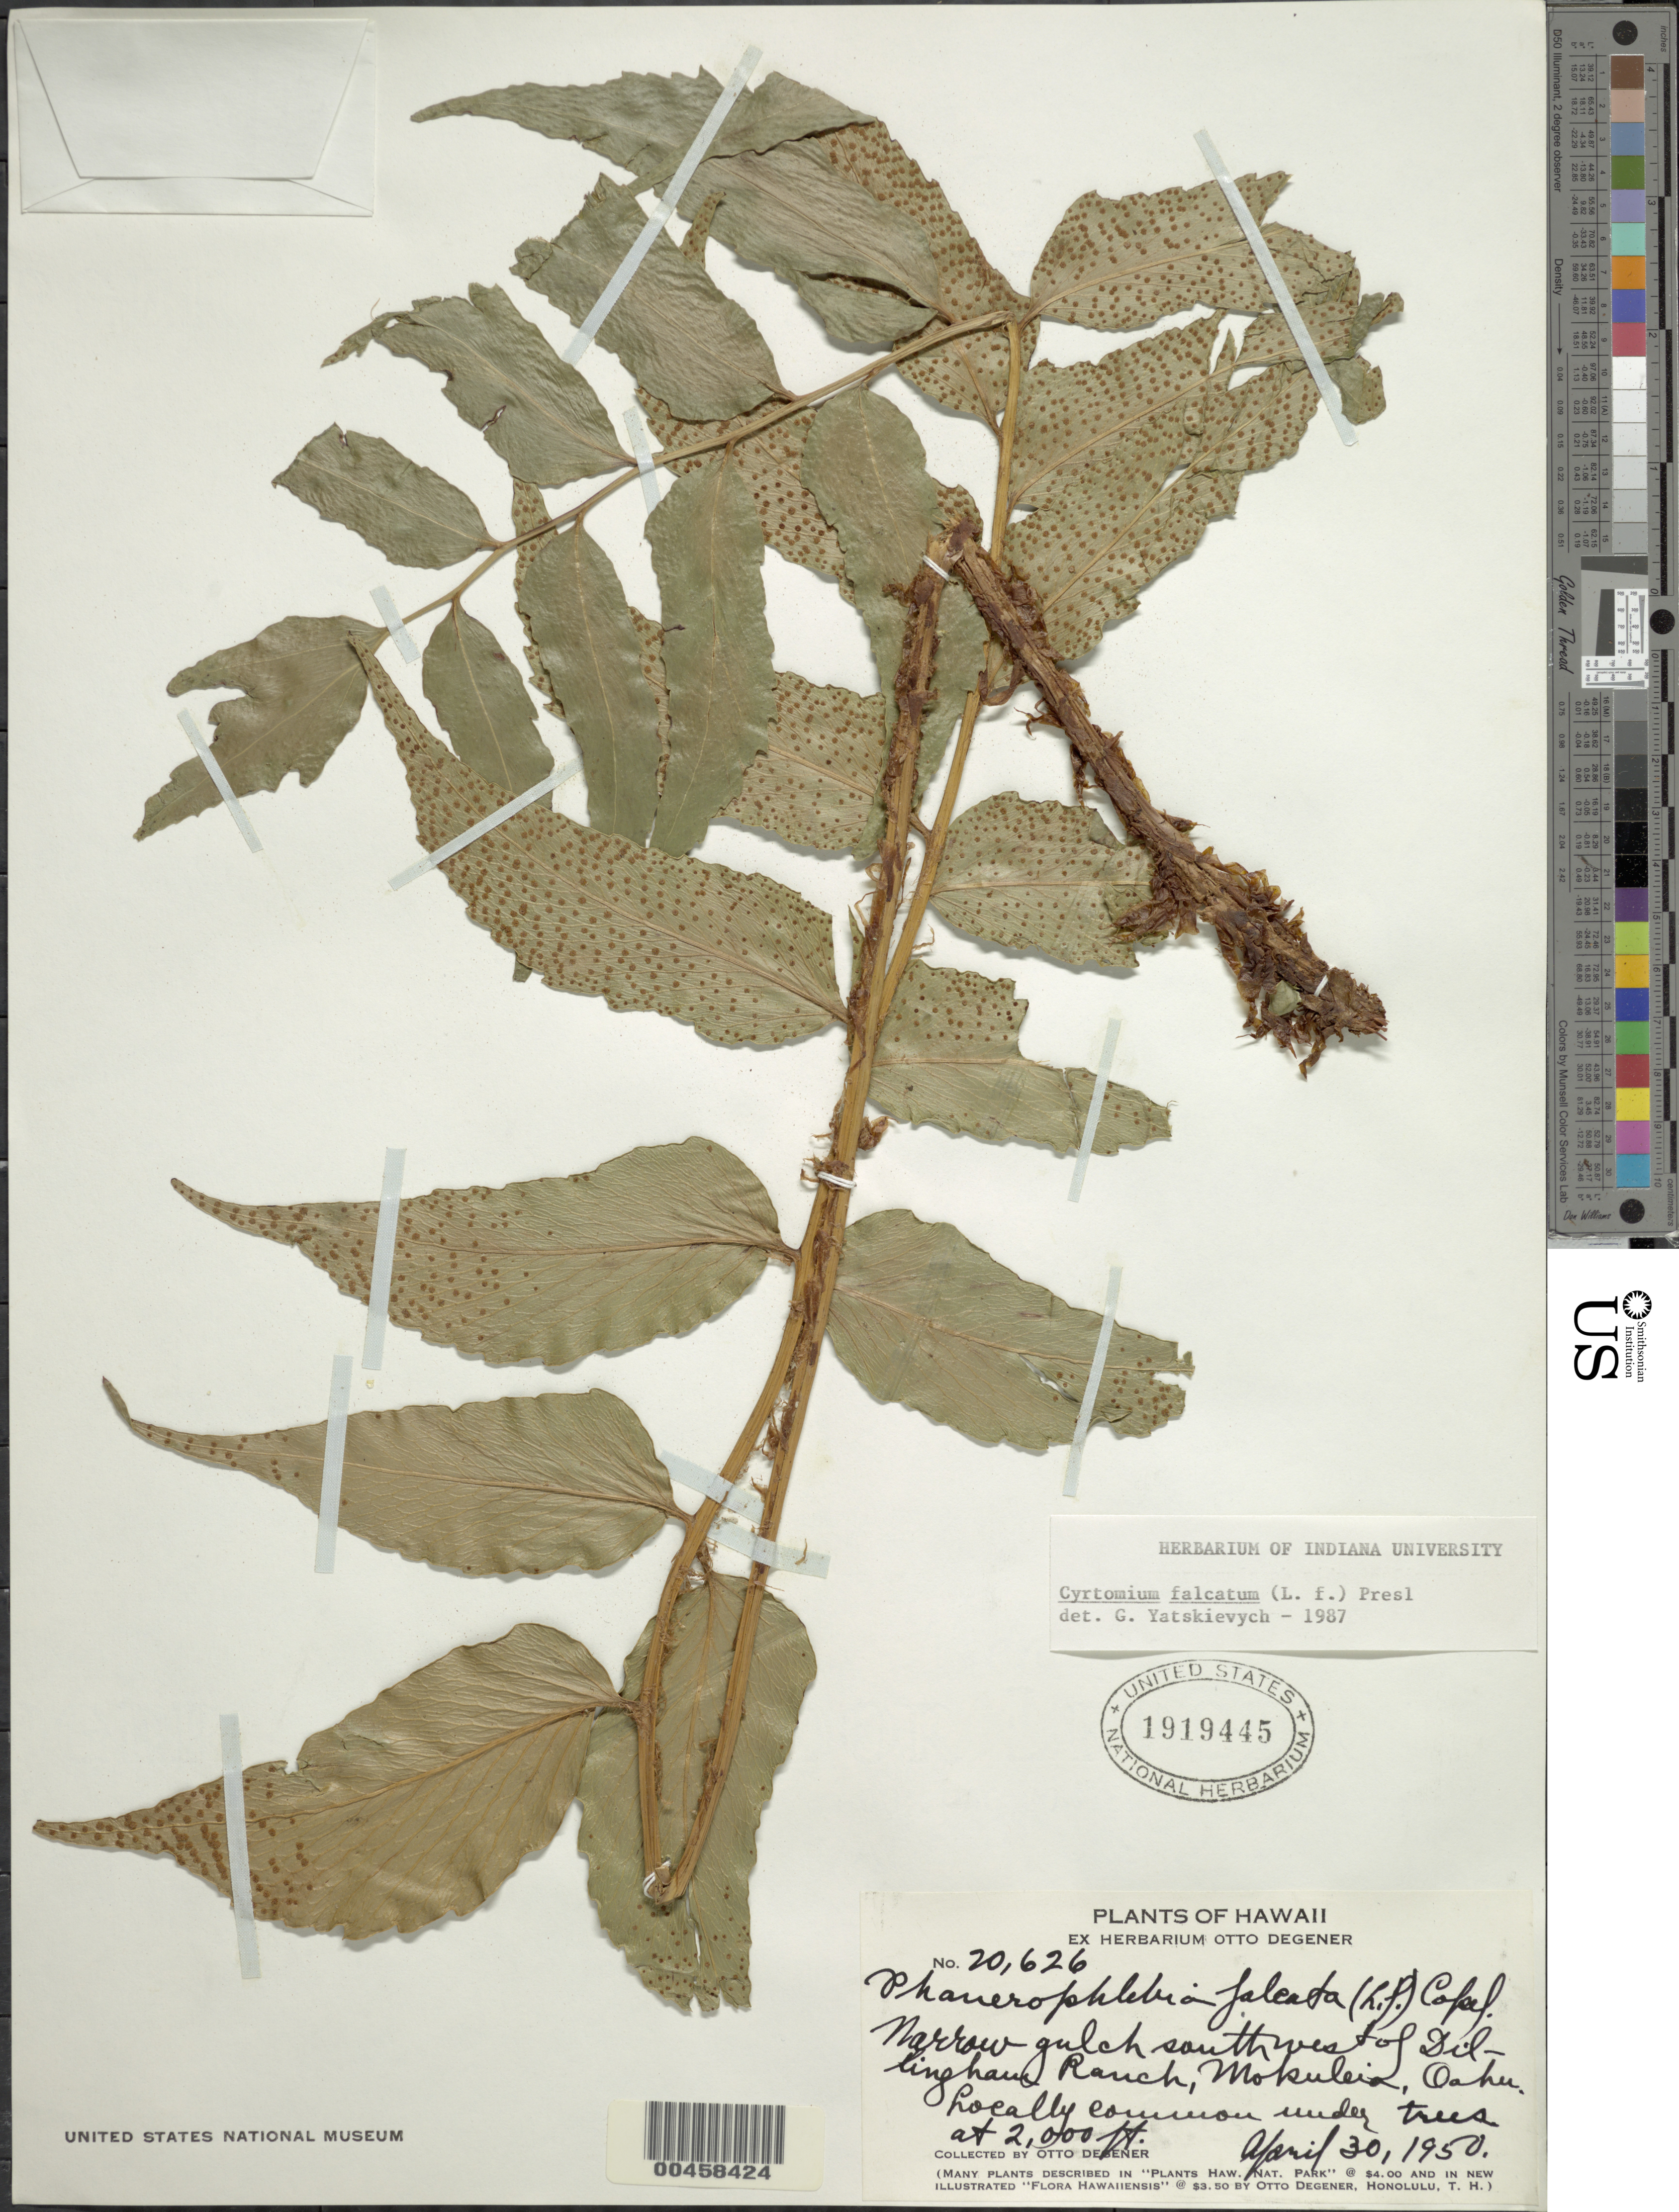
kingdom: Plantae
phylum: Tracheophyta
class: Polypodiopsida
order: Polypodiales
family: Dryopteridaceae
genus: Cyrtomium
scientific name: Cyrtomium falcatum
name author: (L. f.) C. Presl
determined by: Yatskievych, G.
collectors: O. Degener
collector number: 20626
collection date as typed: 30 Apr 1950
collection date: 1950-04-30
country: United States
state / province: Hawaii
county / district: Honolulu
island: Oahu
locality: Narrow gulch SW of Dillingham Ranch, Mokuleia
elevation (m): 610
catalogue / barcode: US 1919445